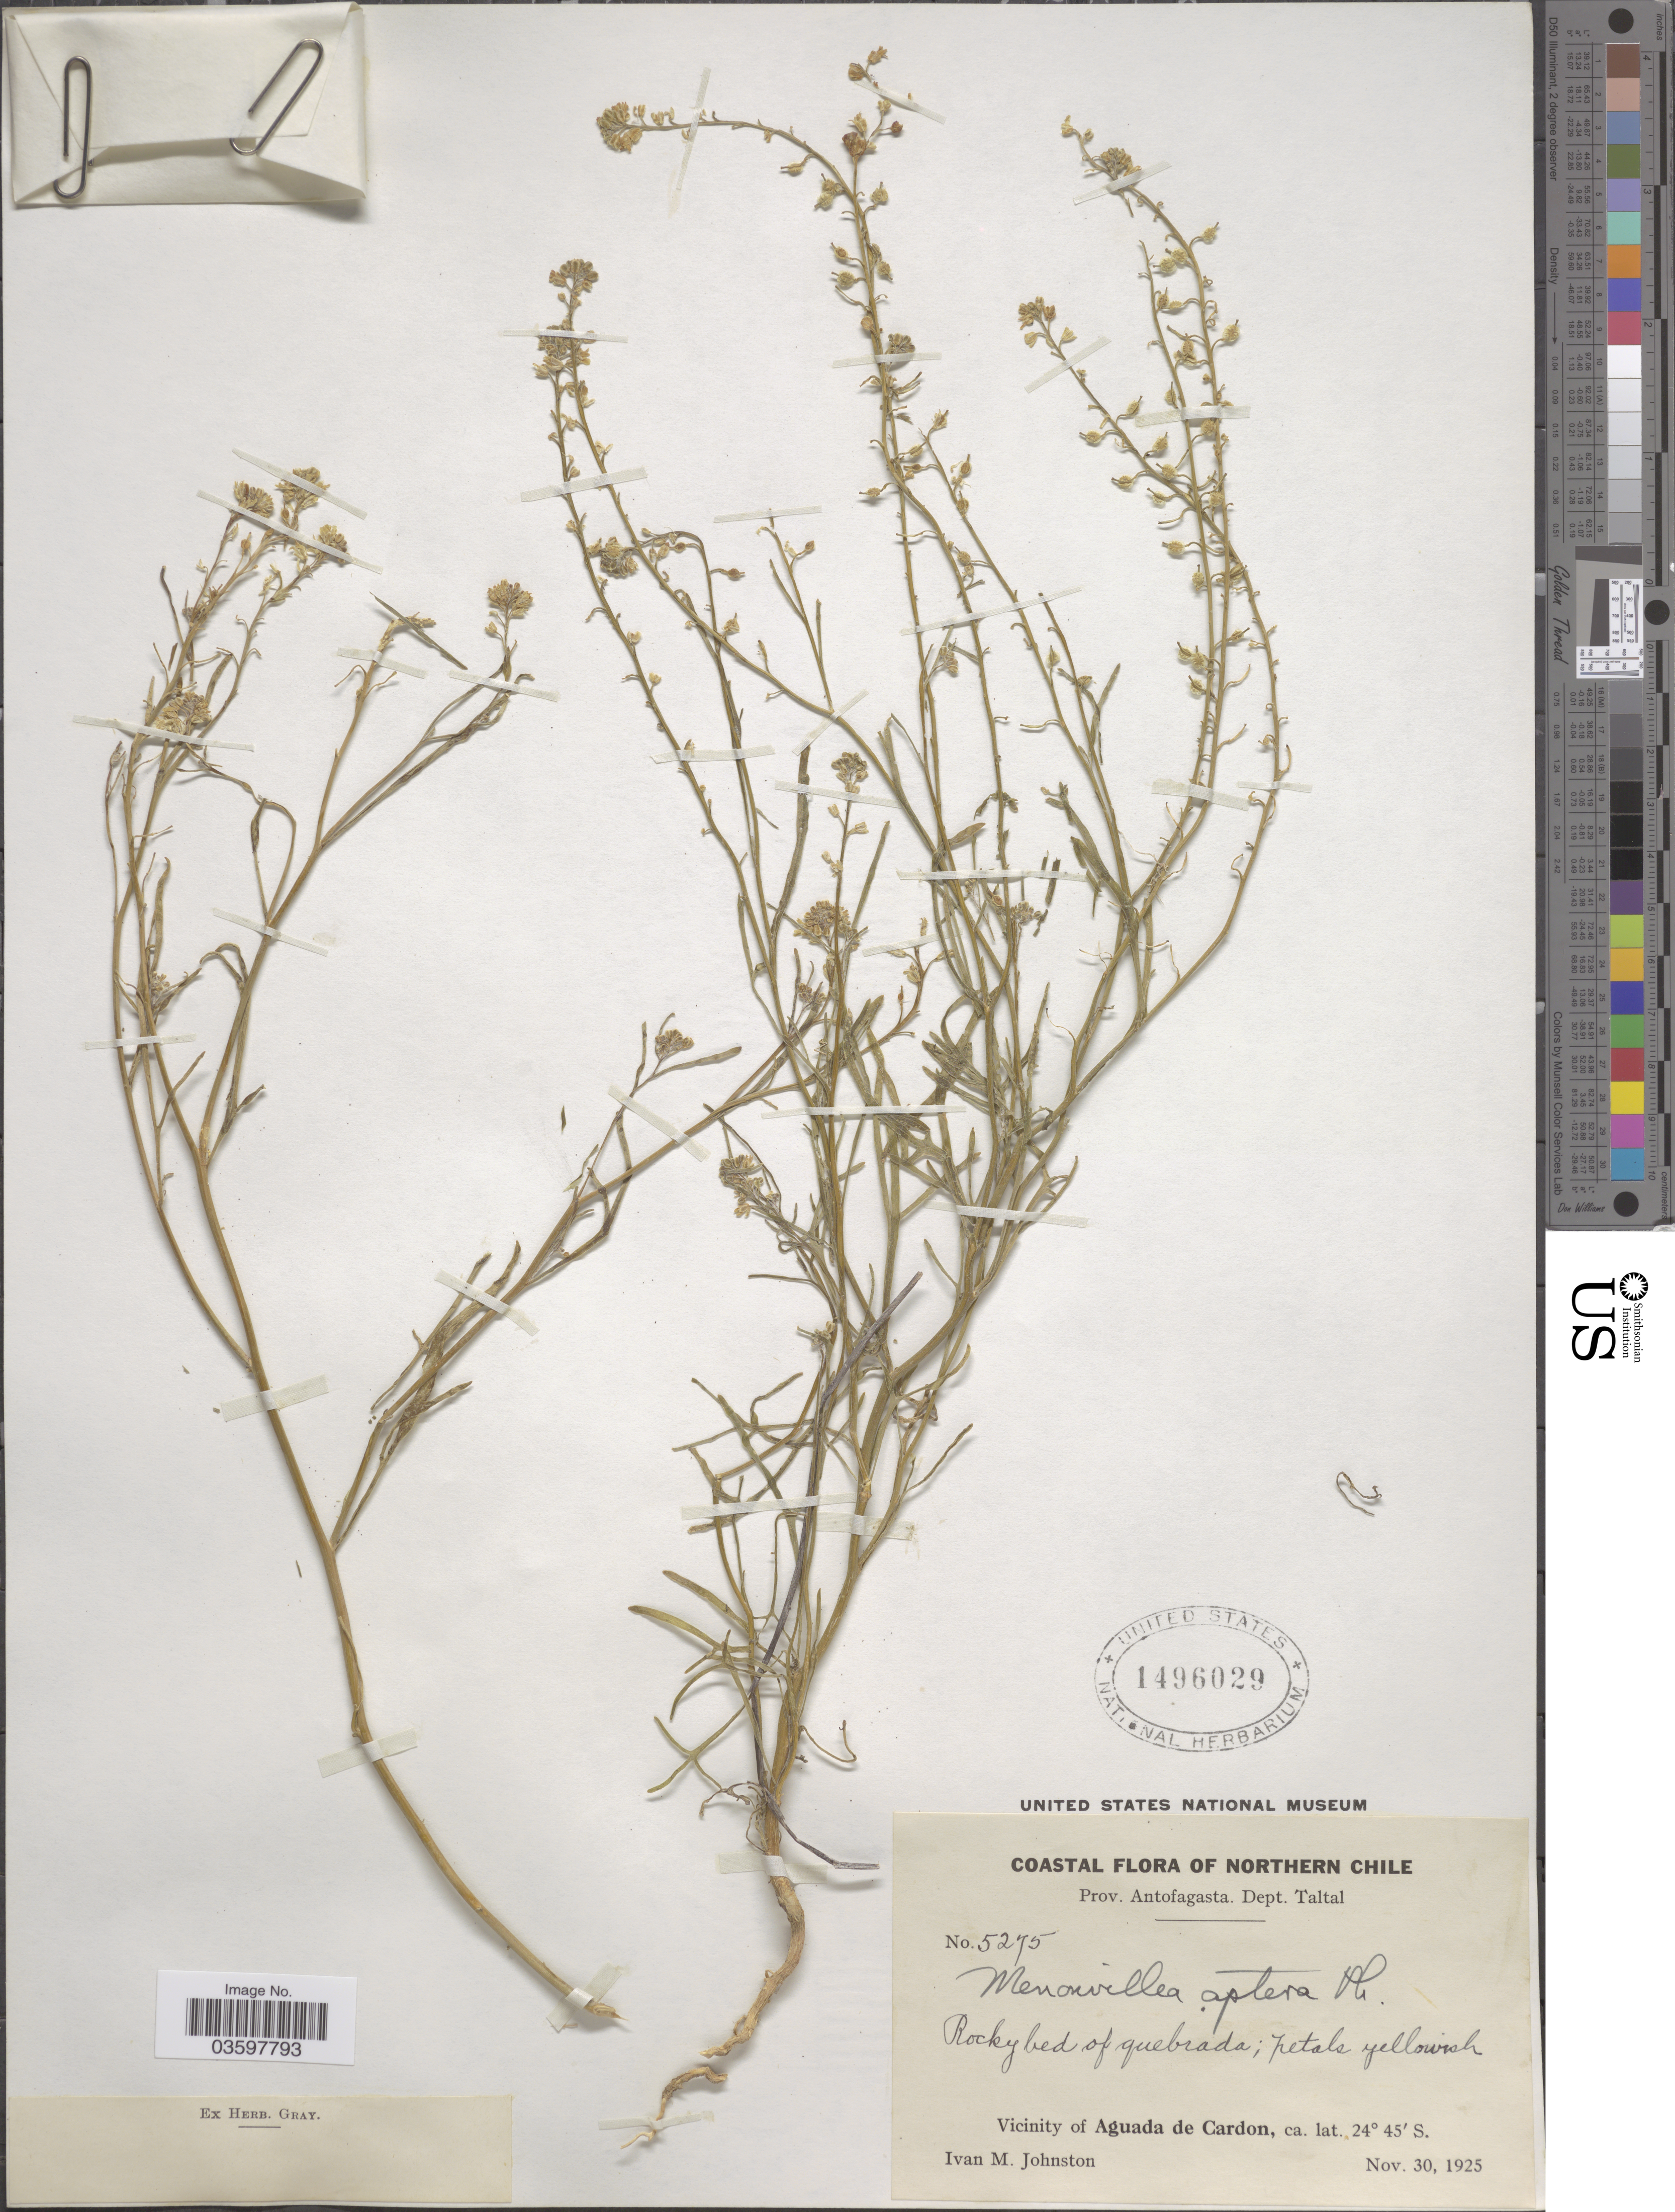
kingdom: Plantae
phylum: Tracheophyta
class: Magnoliopsida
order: Brassicales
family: Brassicaceae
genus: Menonvillea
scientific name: Menonvillea aptera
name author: Phil.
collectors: I.M. Johnston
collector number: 5275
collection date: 1925-11-30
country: Chile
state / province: Antofagasta (II)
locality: Northern Chile. Dept. Taltal. Vicinity of Aguada de Cardon.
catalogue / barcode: US 1496029